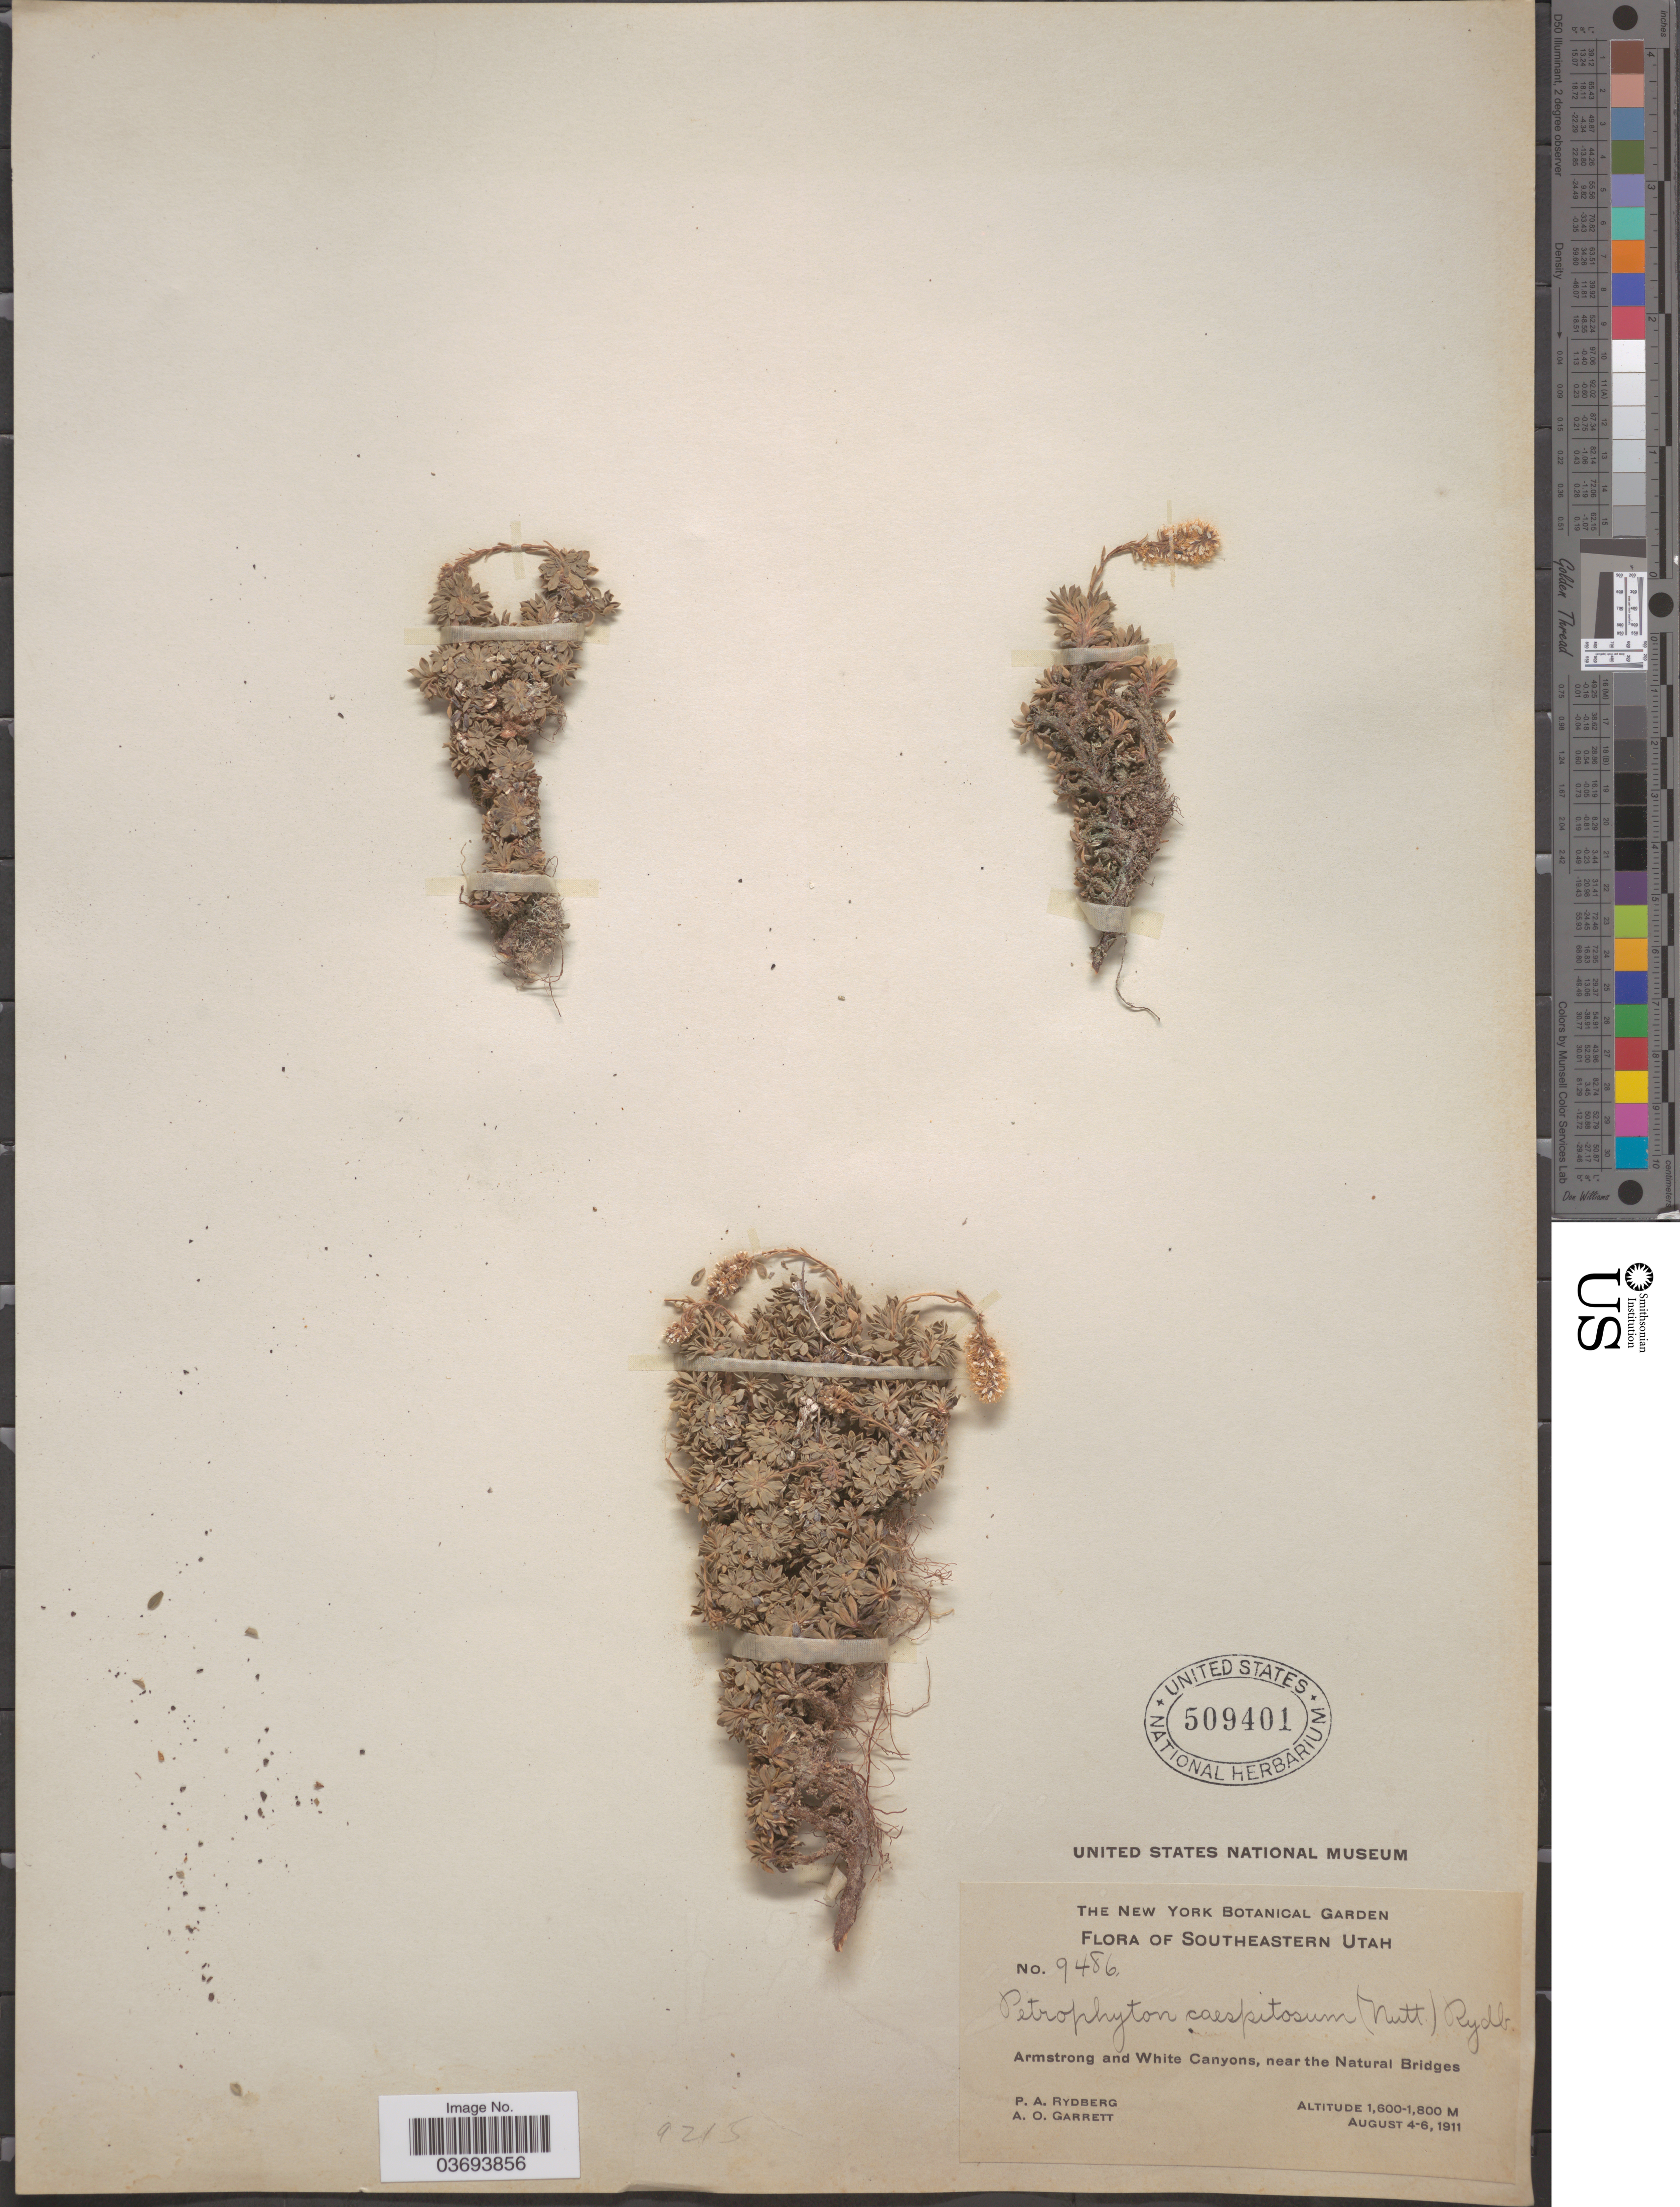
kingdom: Plantae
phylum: Tracheophyta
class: Magnoliopsida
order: Rosales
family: Rosaceae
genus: Petrophytum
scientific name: Petrophytum caespitosum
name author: (Nutt.) Rydb.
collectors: P. A. Rydberg & A. O. Garrett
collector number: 9486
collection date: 1911-08-04/1911-08-06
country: United States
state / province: Utah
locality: Southeastern Utah. Armstrong and White Canyons, near the Natural Bridges.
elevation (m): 1600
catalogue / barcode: US 509401